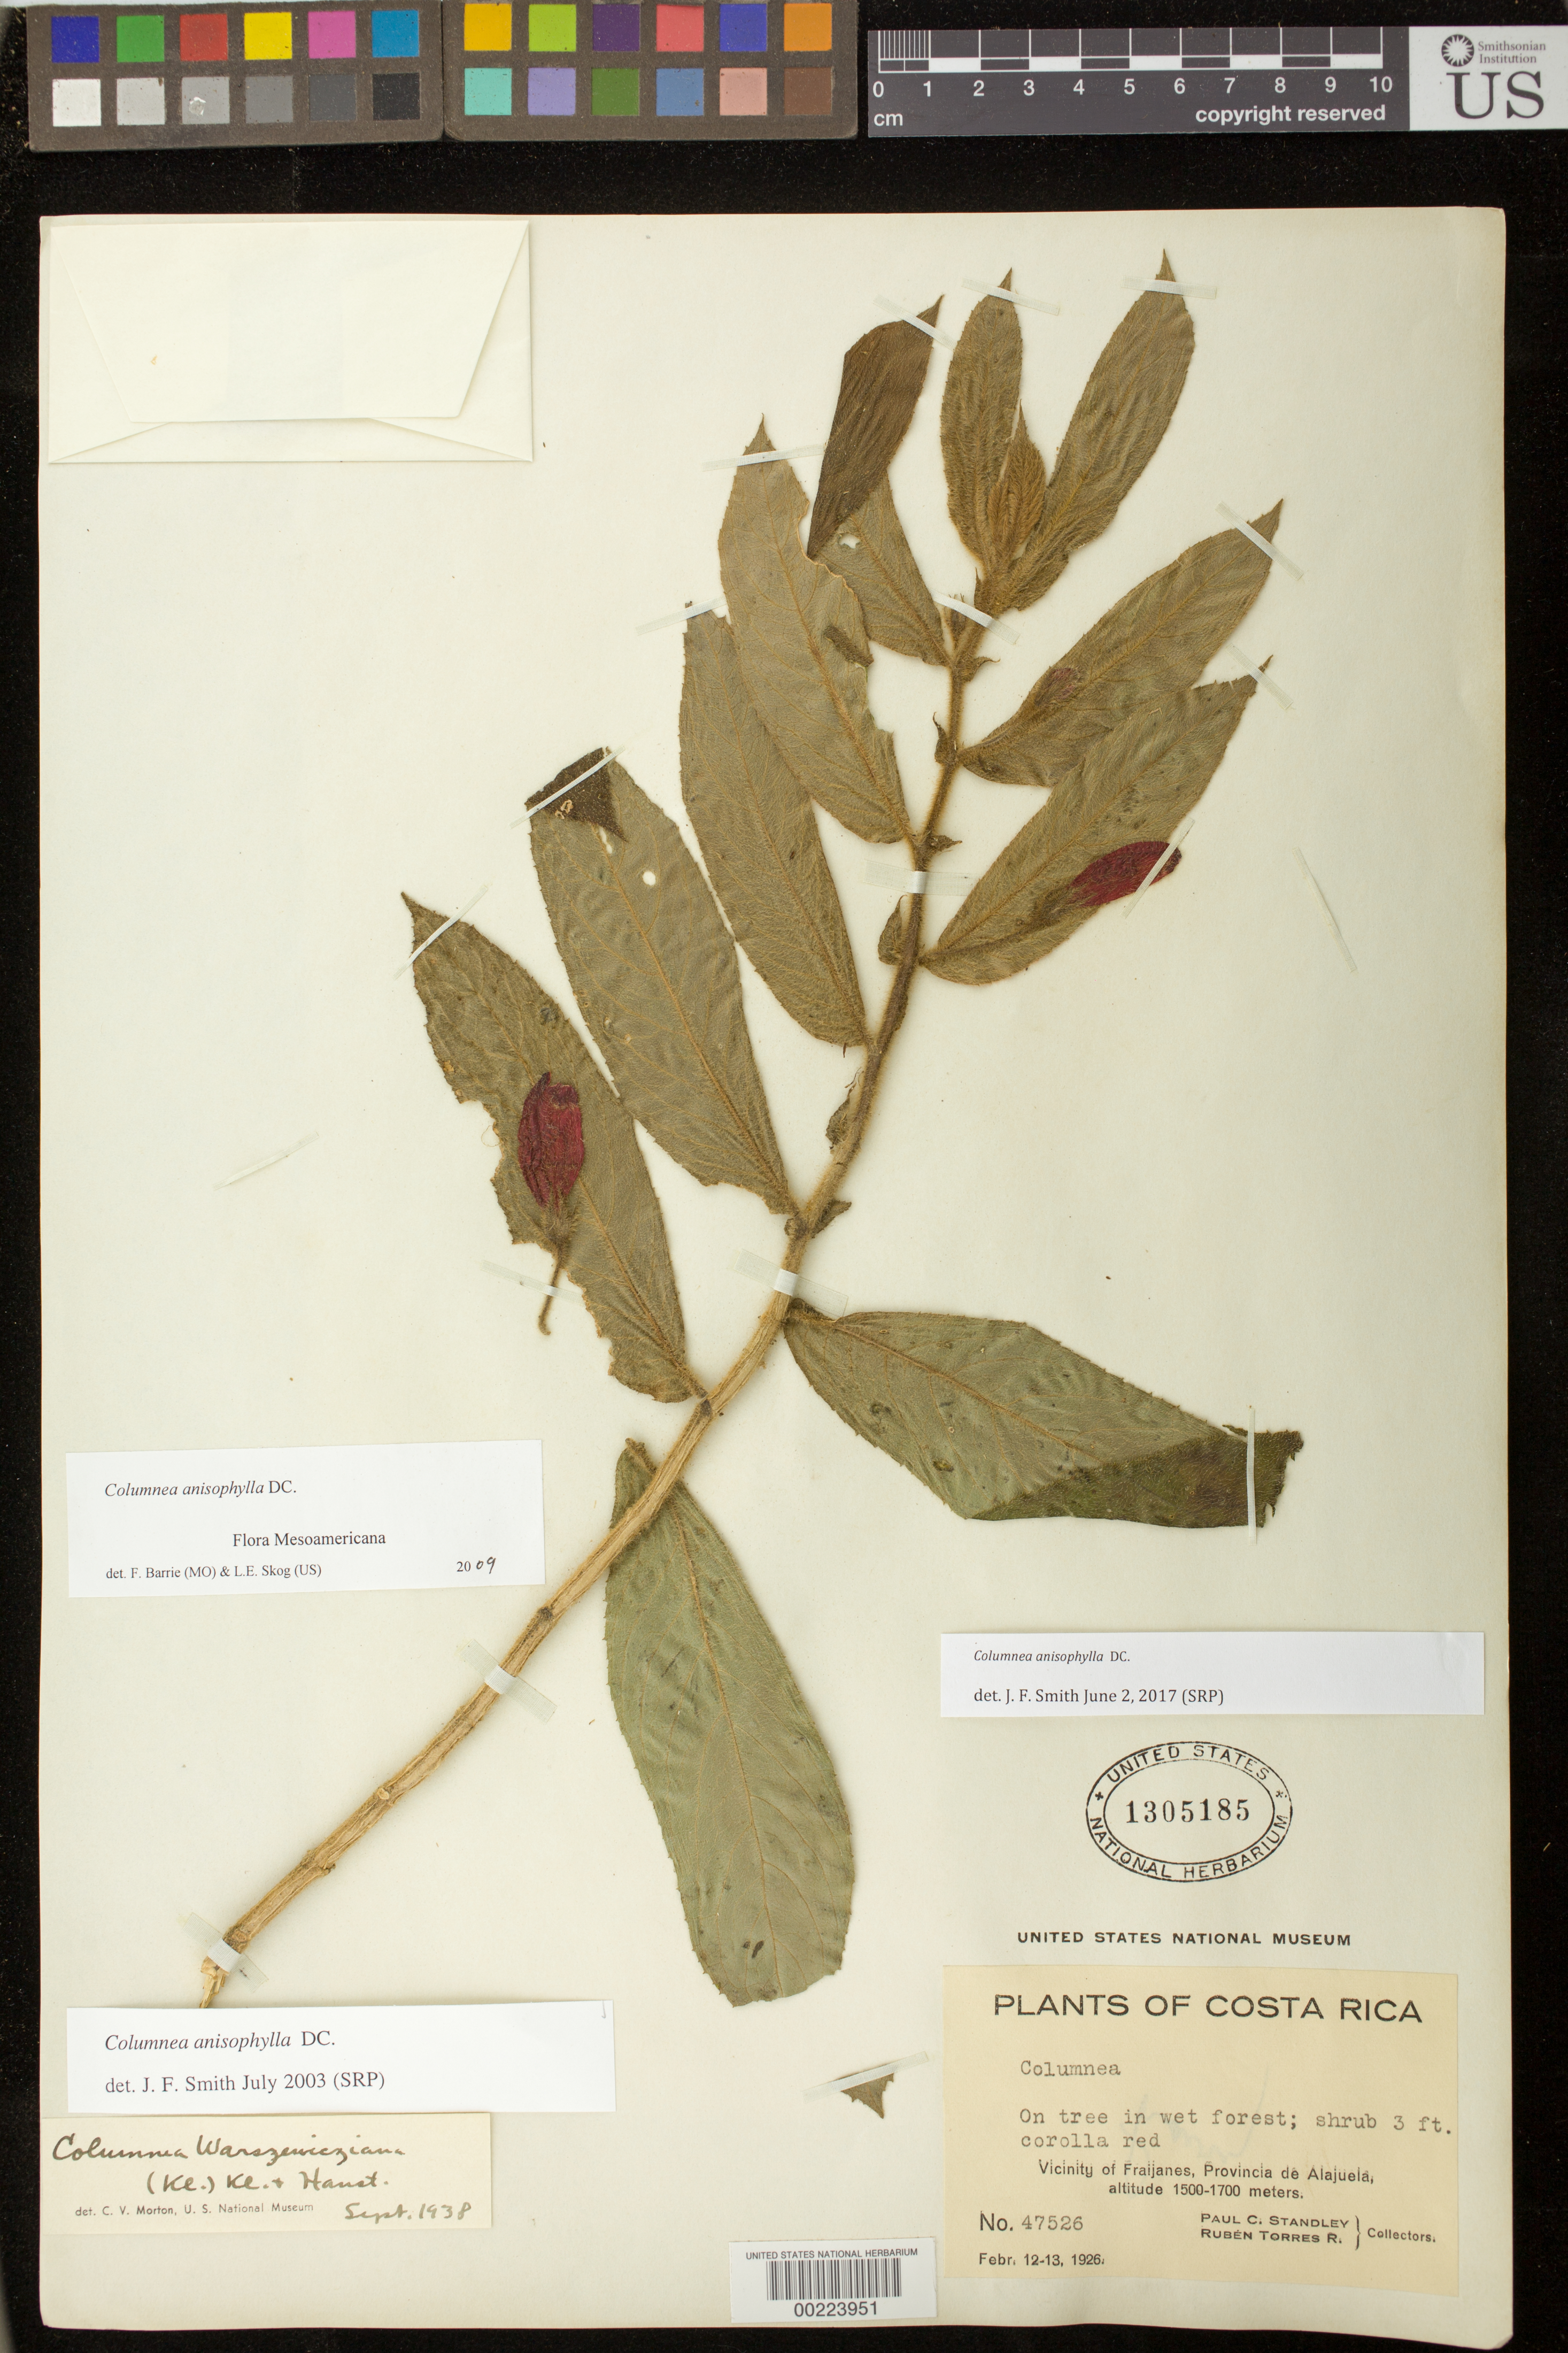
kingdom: Plantae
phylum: Tracheophyta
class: Magnoliopsida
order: Lamiales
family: Gesneriaceae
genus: Columnea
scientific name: Columnea anisophylla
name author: DC.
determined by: Smith, J. F.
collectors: P. C. Standley & R. Torres R.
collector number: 47526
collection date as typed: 12-13 Feb 1926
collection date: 1926-02-12/1926-02-13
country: Costa Rica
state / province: Alajuela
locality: Vicinity of Fraijanes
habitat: On tree in wet forest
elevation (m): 1500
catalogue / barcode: US 1305185